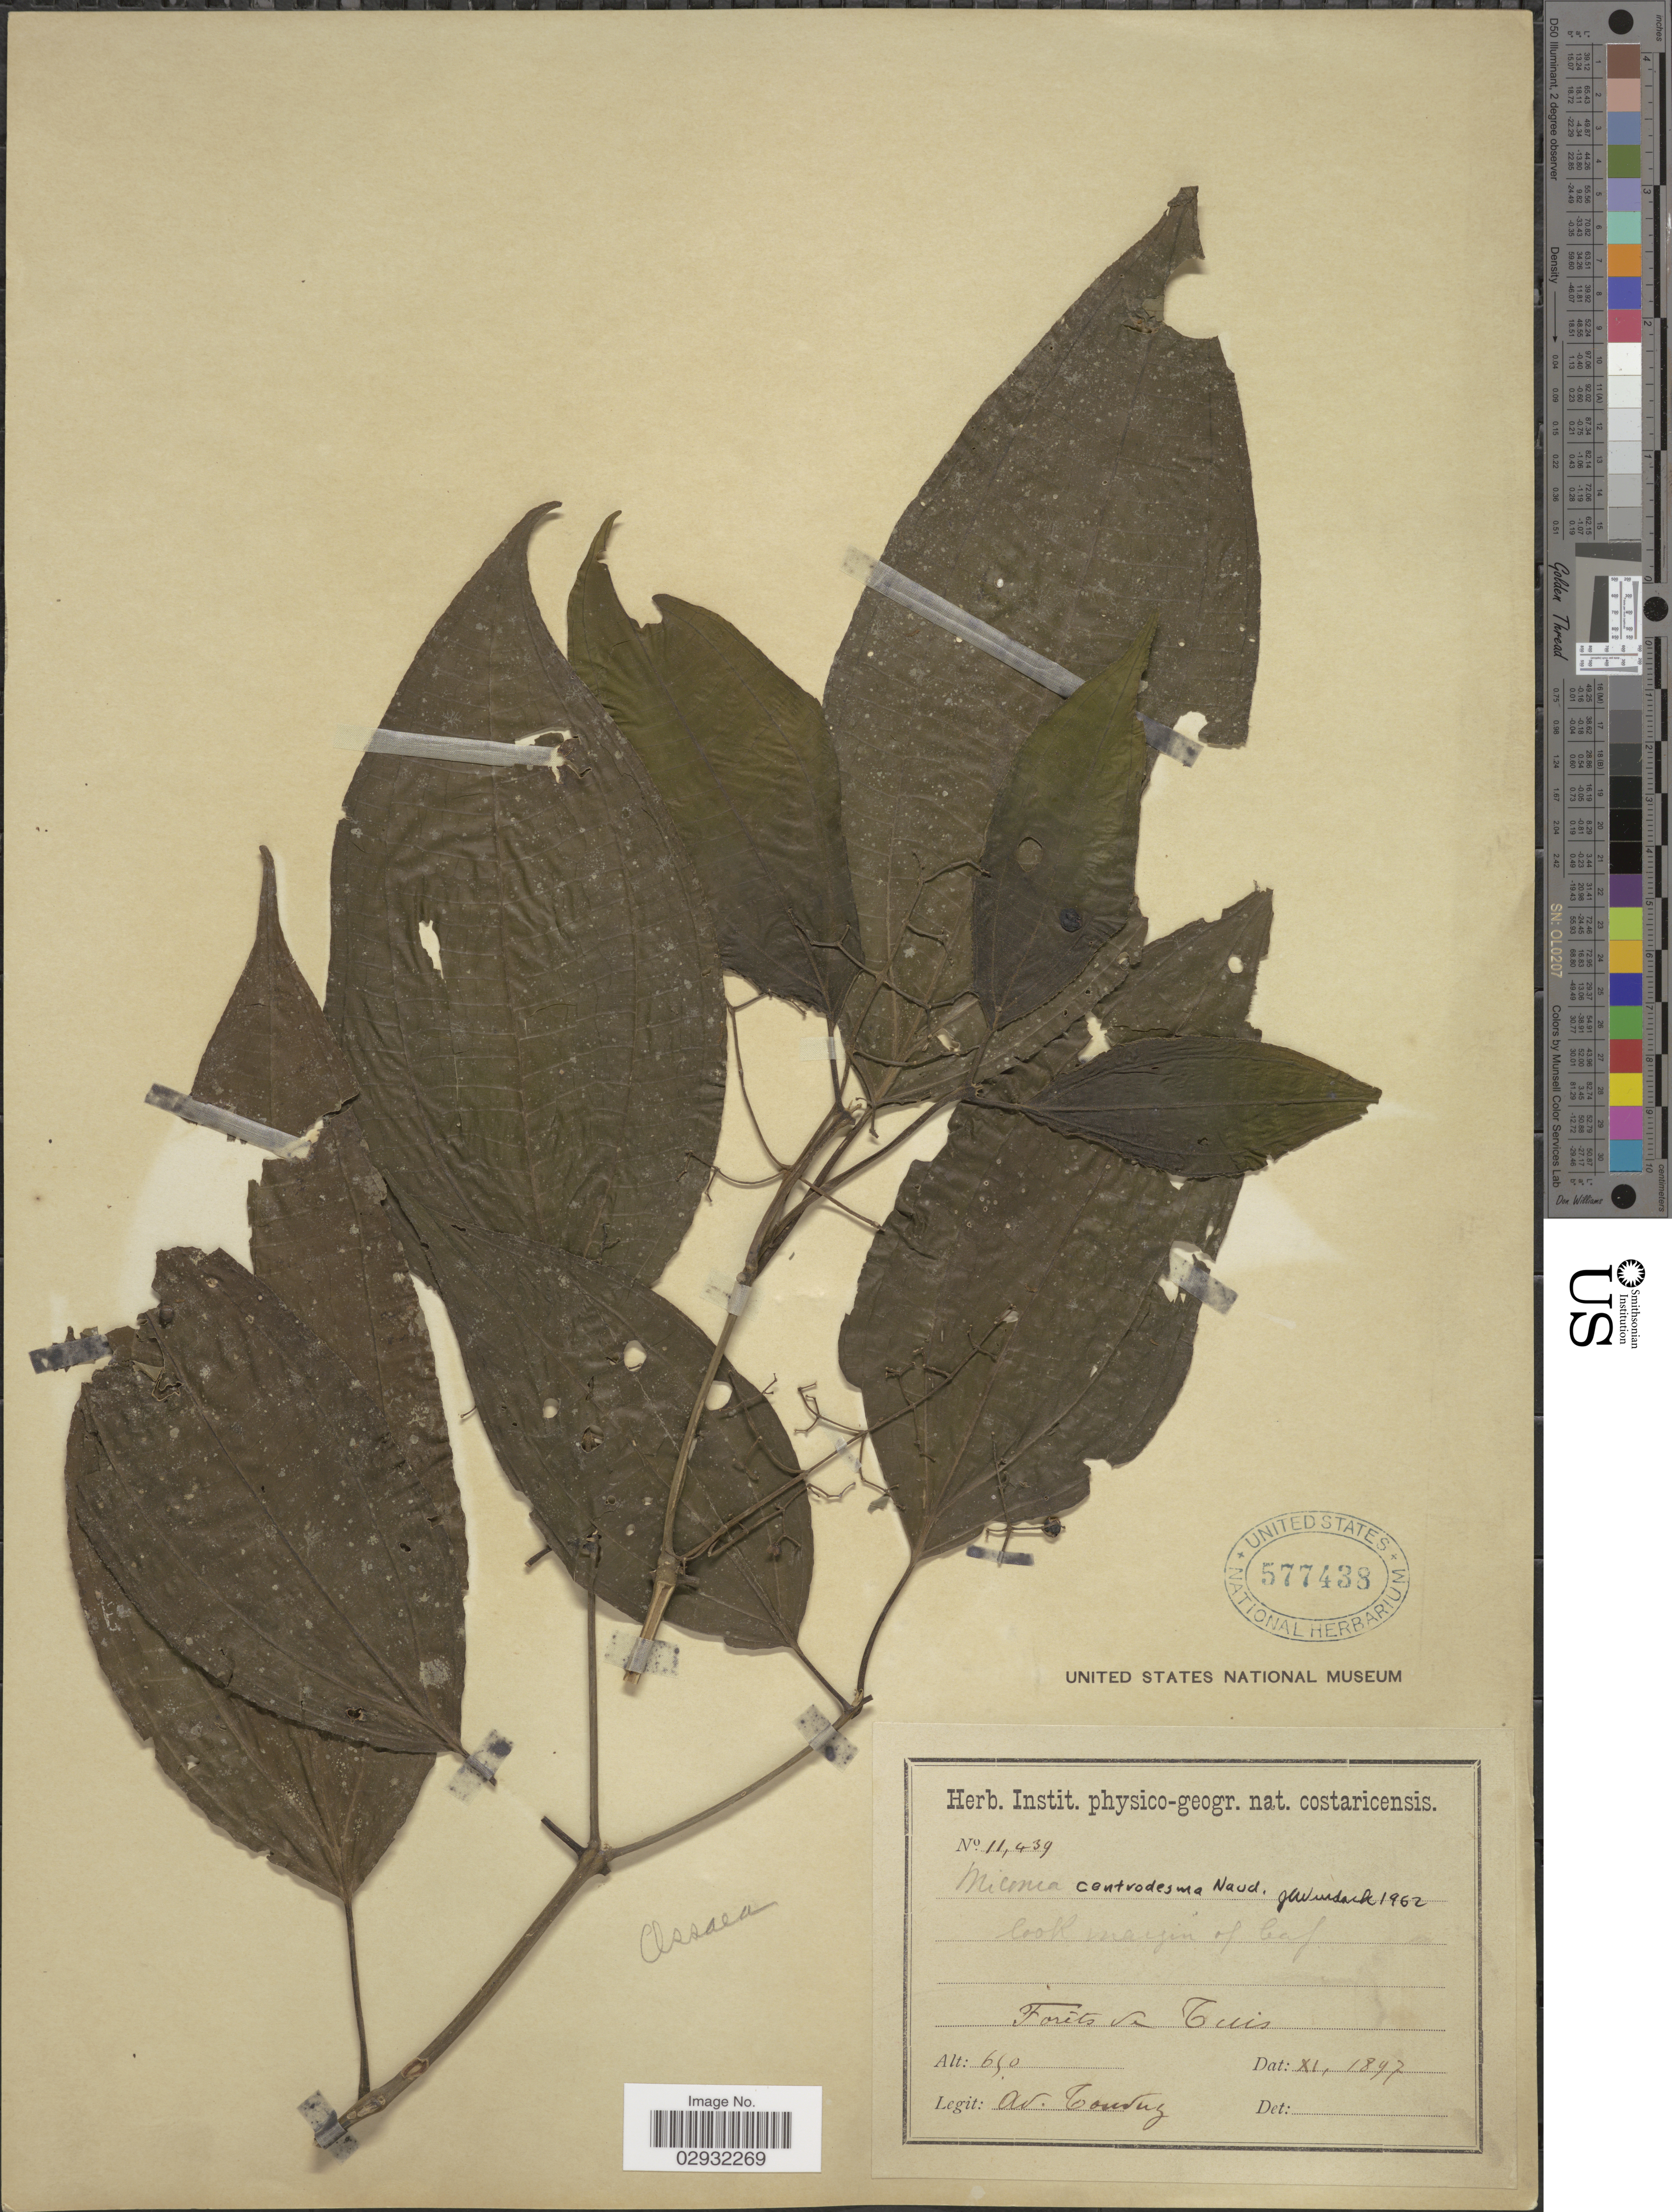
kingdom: Plantae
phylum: Tracheophyta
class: Magnoliopsida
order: Myrtales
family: Melastomataceae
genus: Miconia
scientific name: Miconia centrodesma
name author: Naudin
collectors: A. Tonduz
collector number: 11439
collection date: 1897-11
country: Costa Rica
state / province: Cartago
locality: Forêts de Tuis.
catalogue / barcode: US 577438